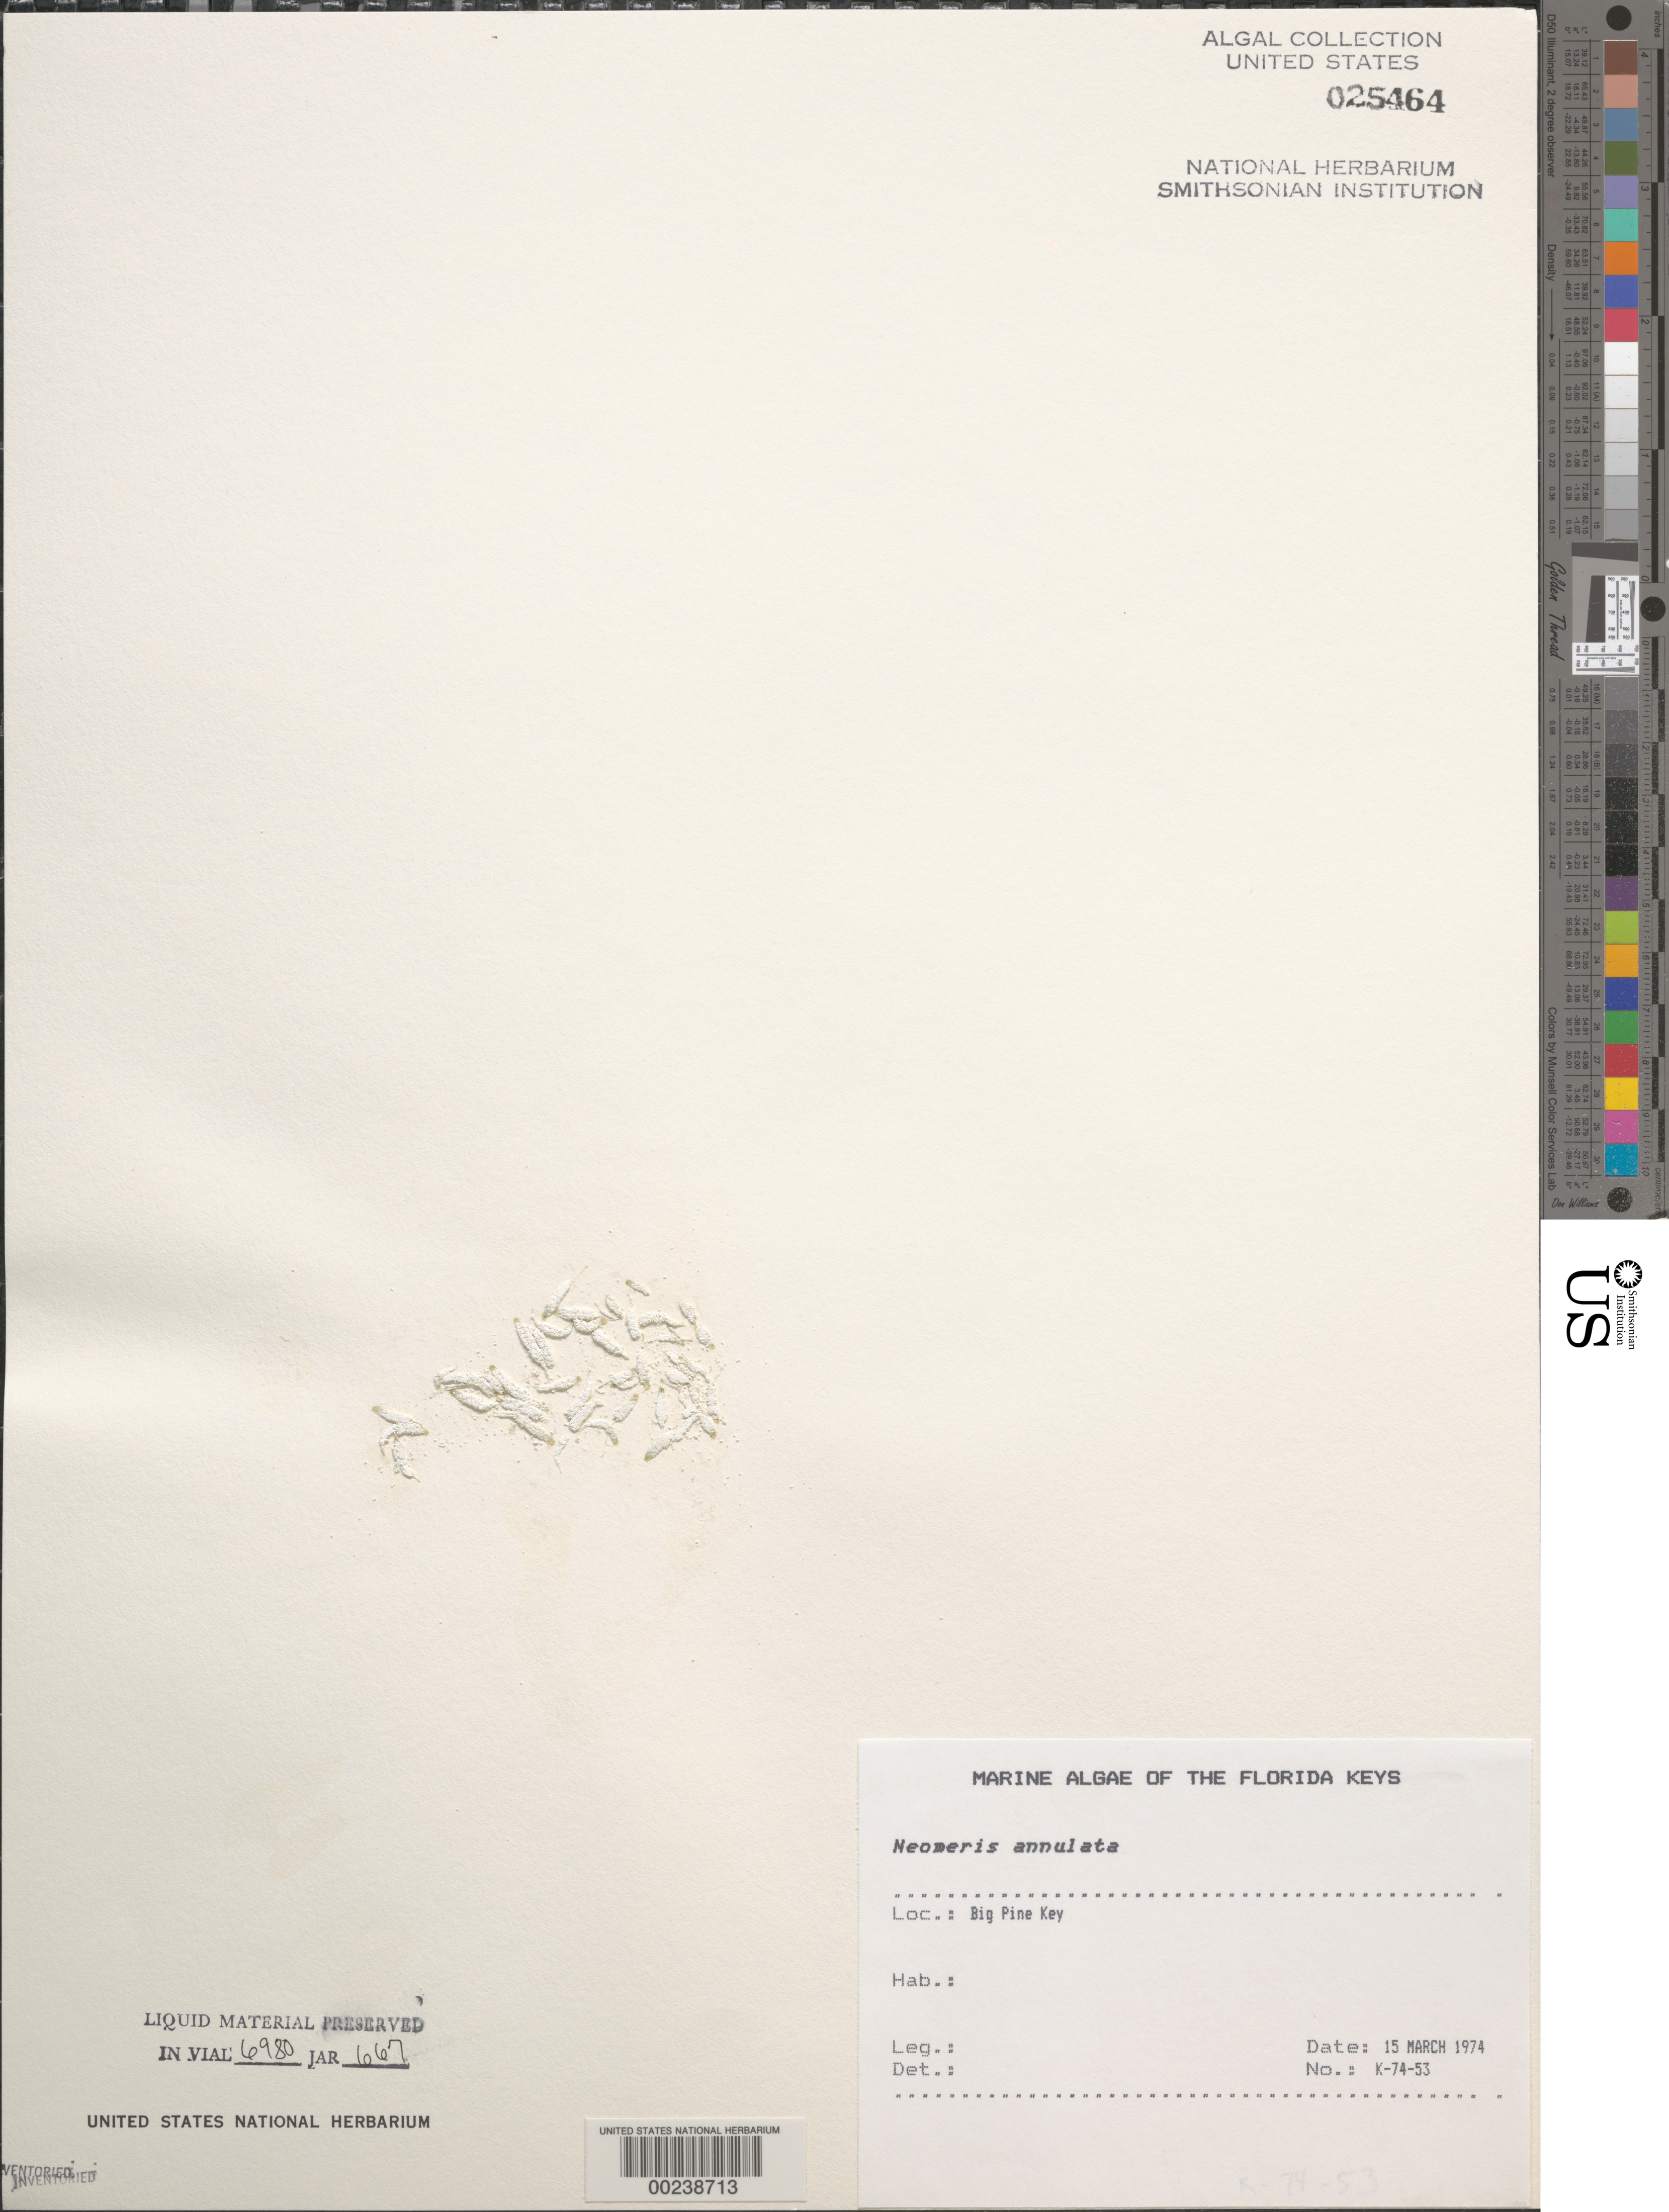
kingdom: Plantae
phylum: Chlorophyta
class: Ulvophyceae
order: Dasycladales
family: Dasycladaceae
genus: Neomeris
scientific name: Neomeris annulata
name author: Dickie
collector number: K-74-53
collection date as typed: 15 Mar 1974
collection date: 1974-03-15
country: United States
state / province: Florida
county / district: Monroe County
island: Big Pine Key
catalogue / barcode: US 25464